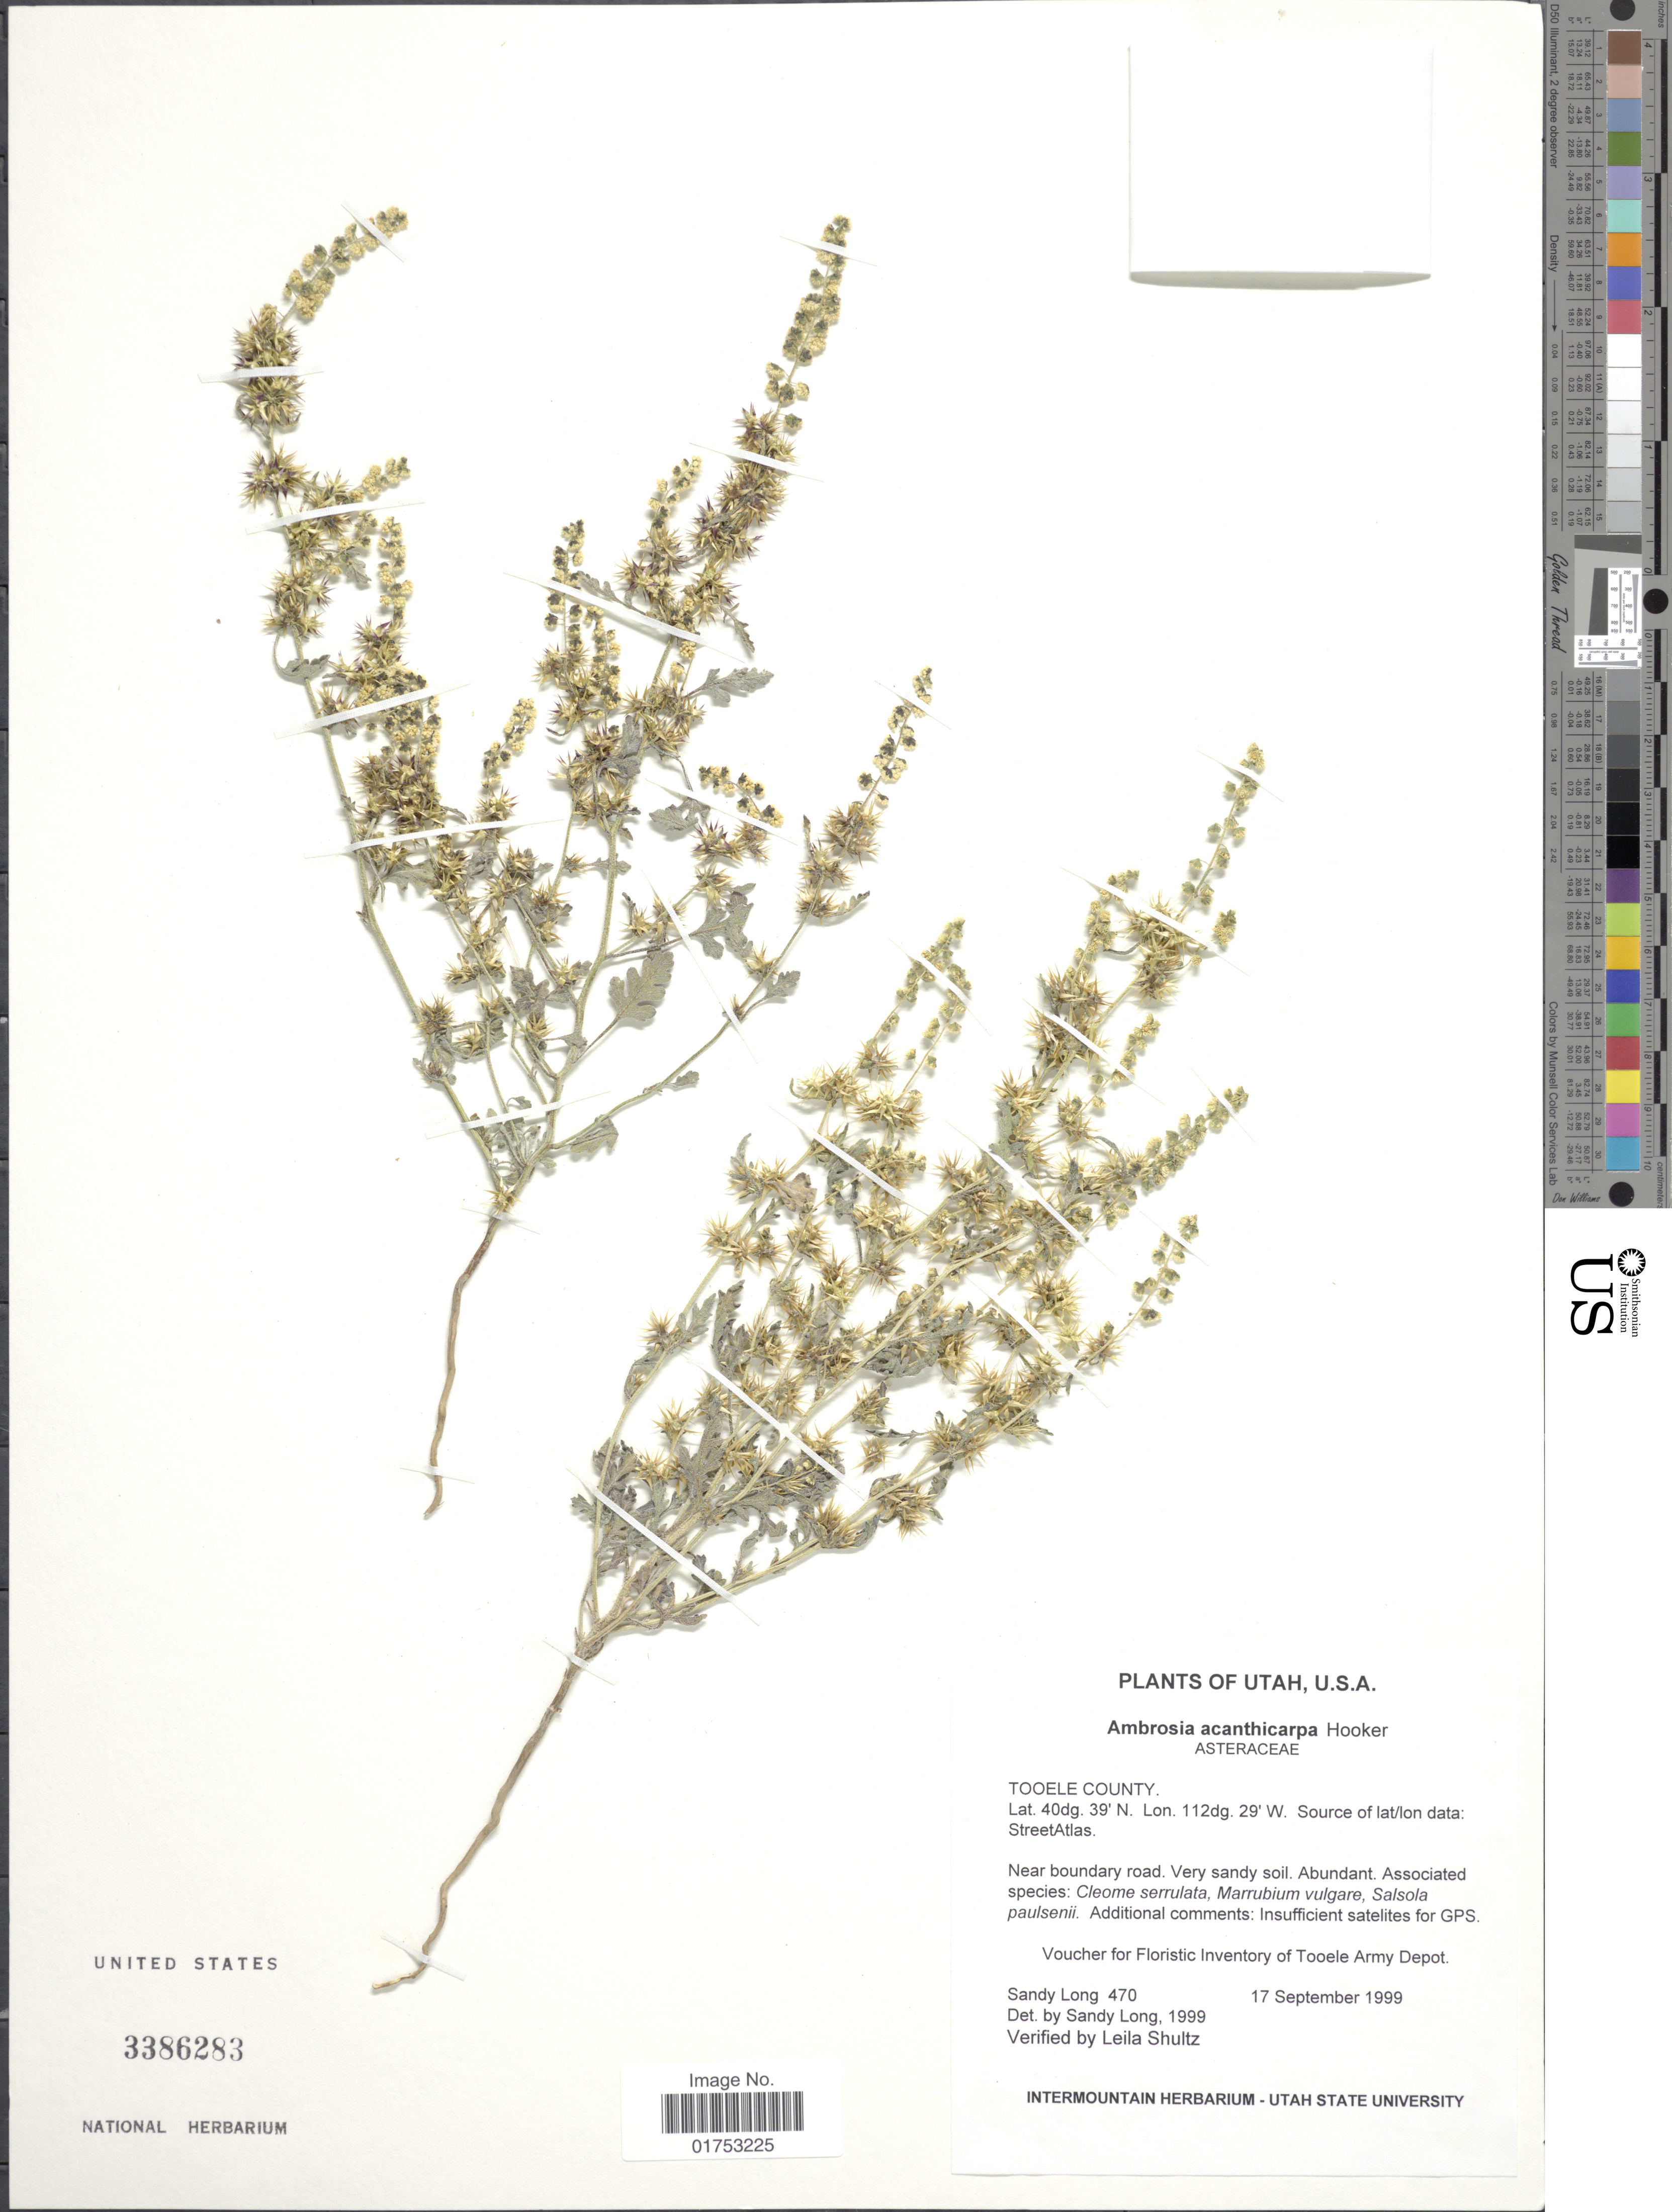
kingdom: Plantae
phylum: Tracheophyta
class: Magnoliopsida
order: Asterales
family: Asteraceae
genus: Ambrosia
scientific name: Ambrosia acanthicarpa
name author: Hook.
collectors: S. Long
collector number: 470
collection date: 1999-09-17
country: United States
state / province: Utah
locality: U.S.A., Tooele County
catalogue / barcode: US 3386283